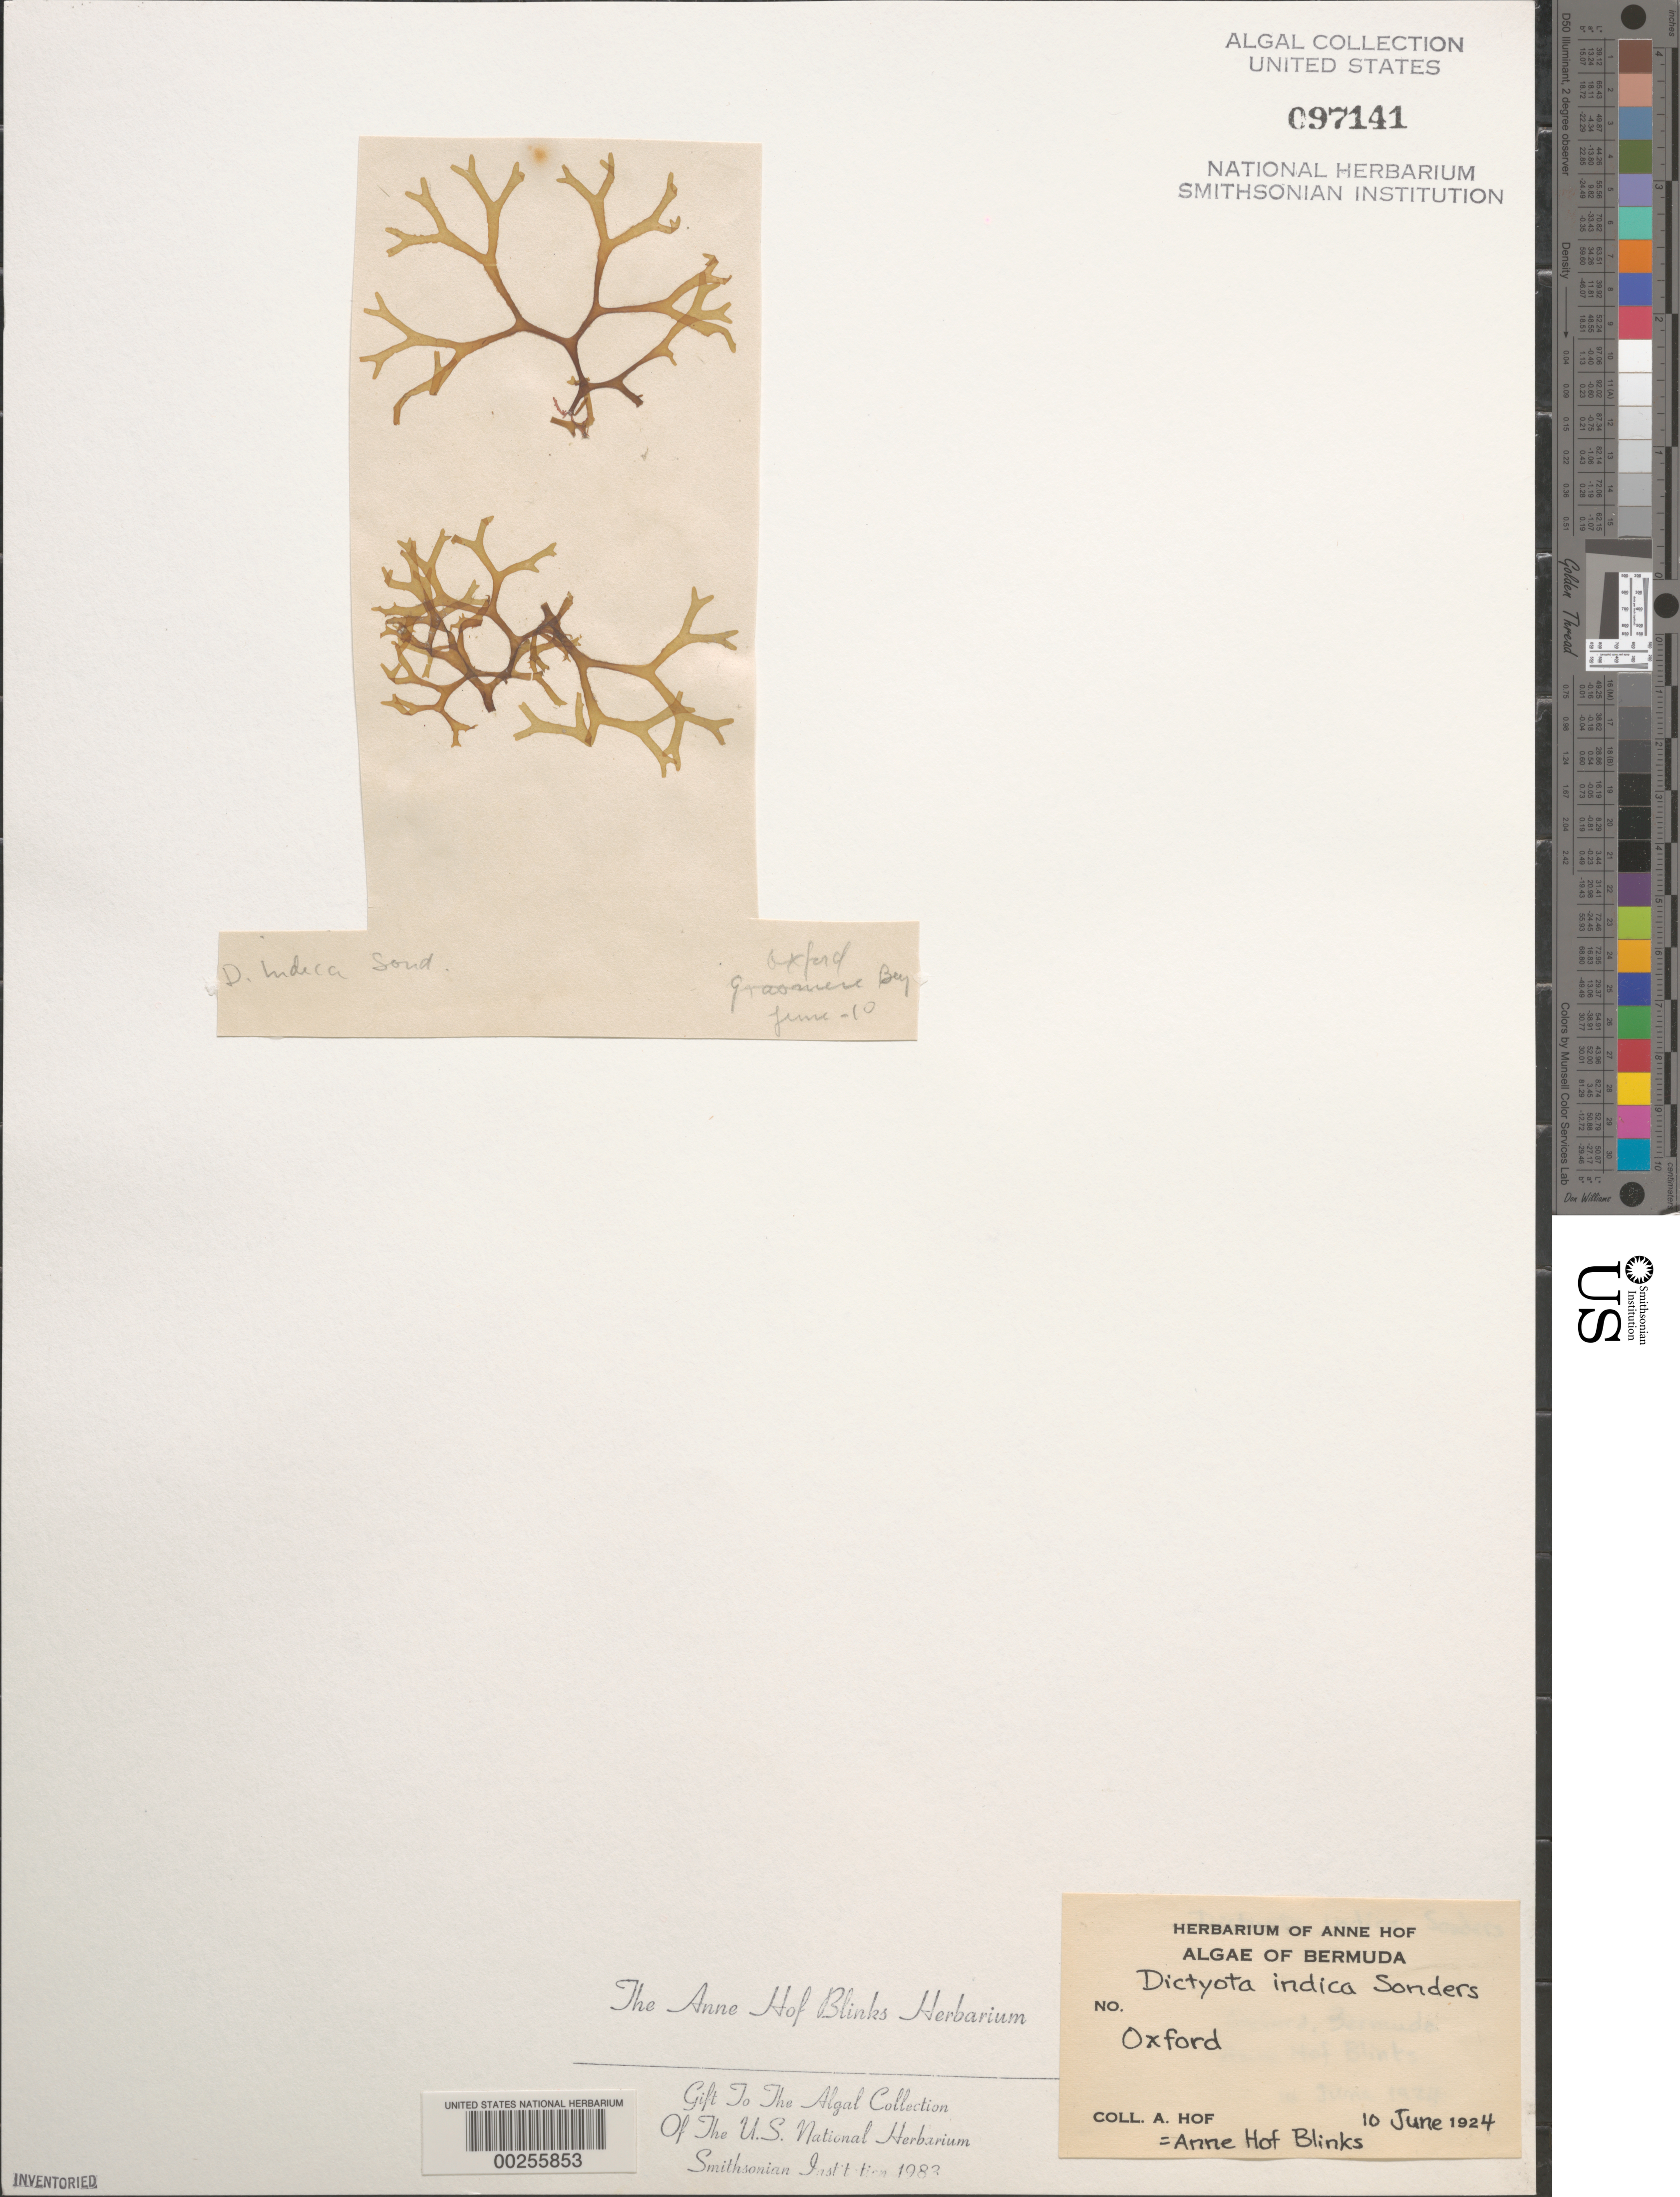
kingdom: Chromista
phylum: Ochrophyta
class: Phaeophyceae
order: Dictyotales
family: Dictyotaceae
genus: Dictyota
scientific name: Dictyota indica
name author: Anand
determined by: Blinks, Anne Hof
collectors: A. Blinks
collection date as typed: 10 Jun 1924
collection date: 1924-06-10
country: Bermuda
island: Bermuda Island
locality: Oxford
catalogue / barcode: US 97141